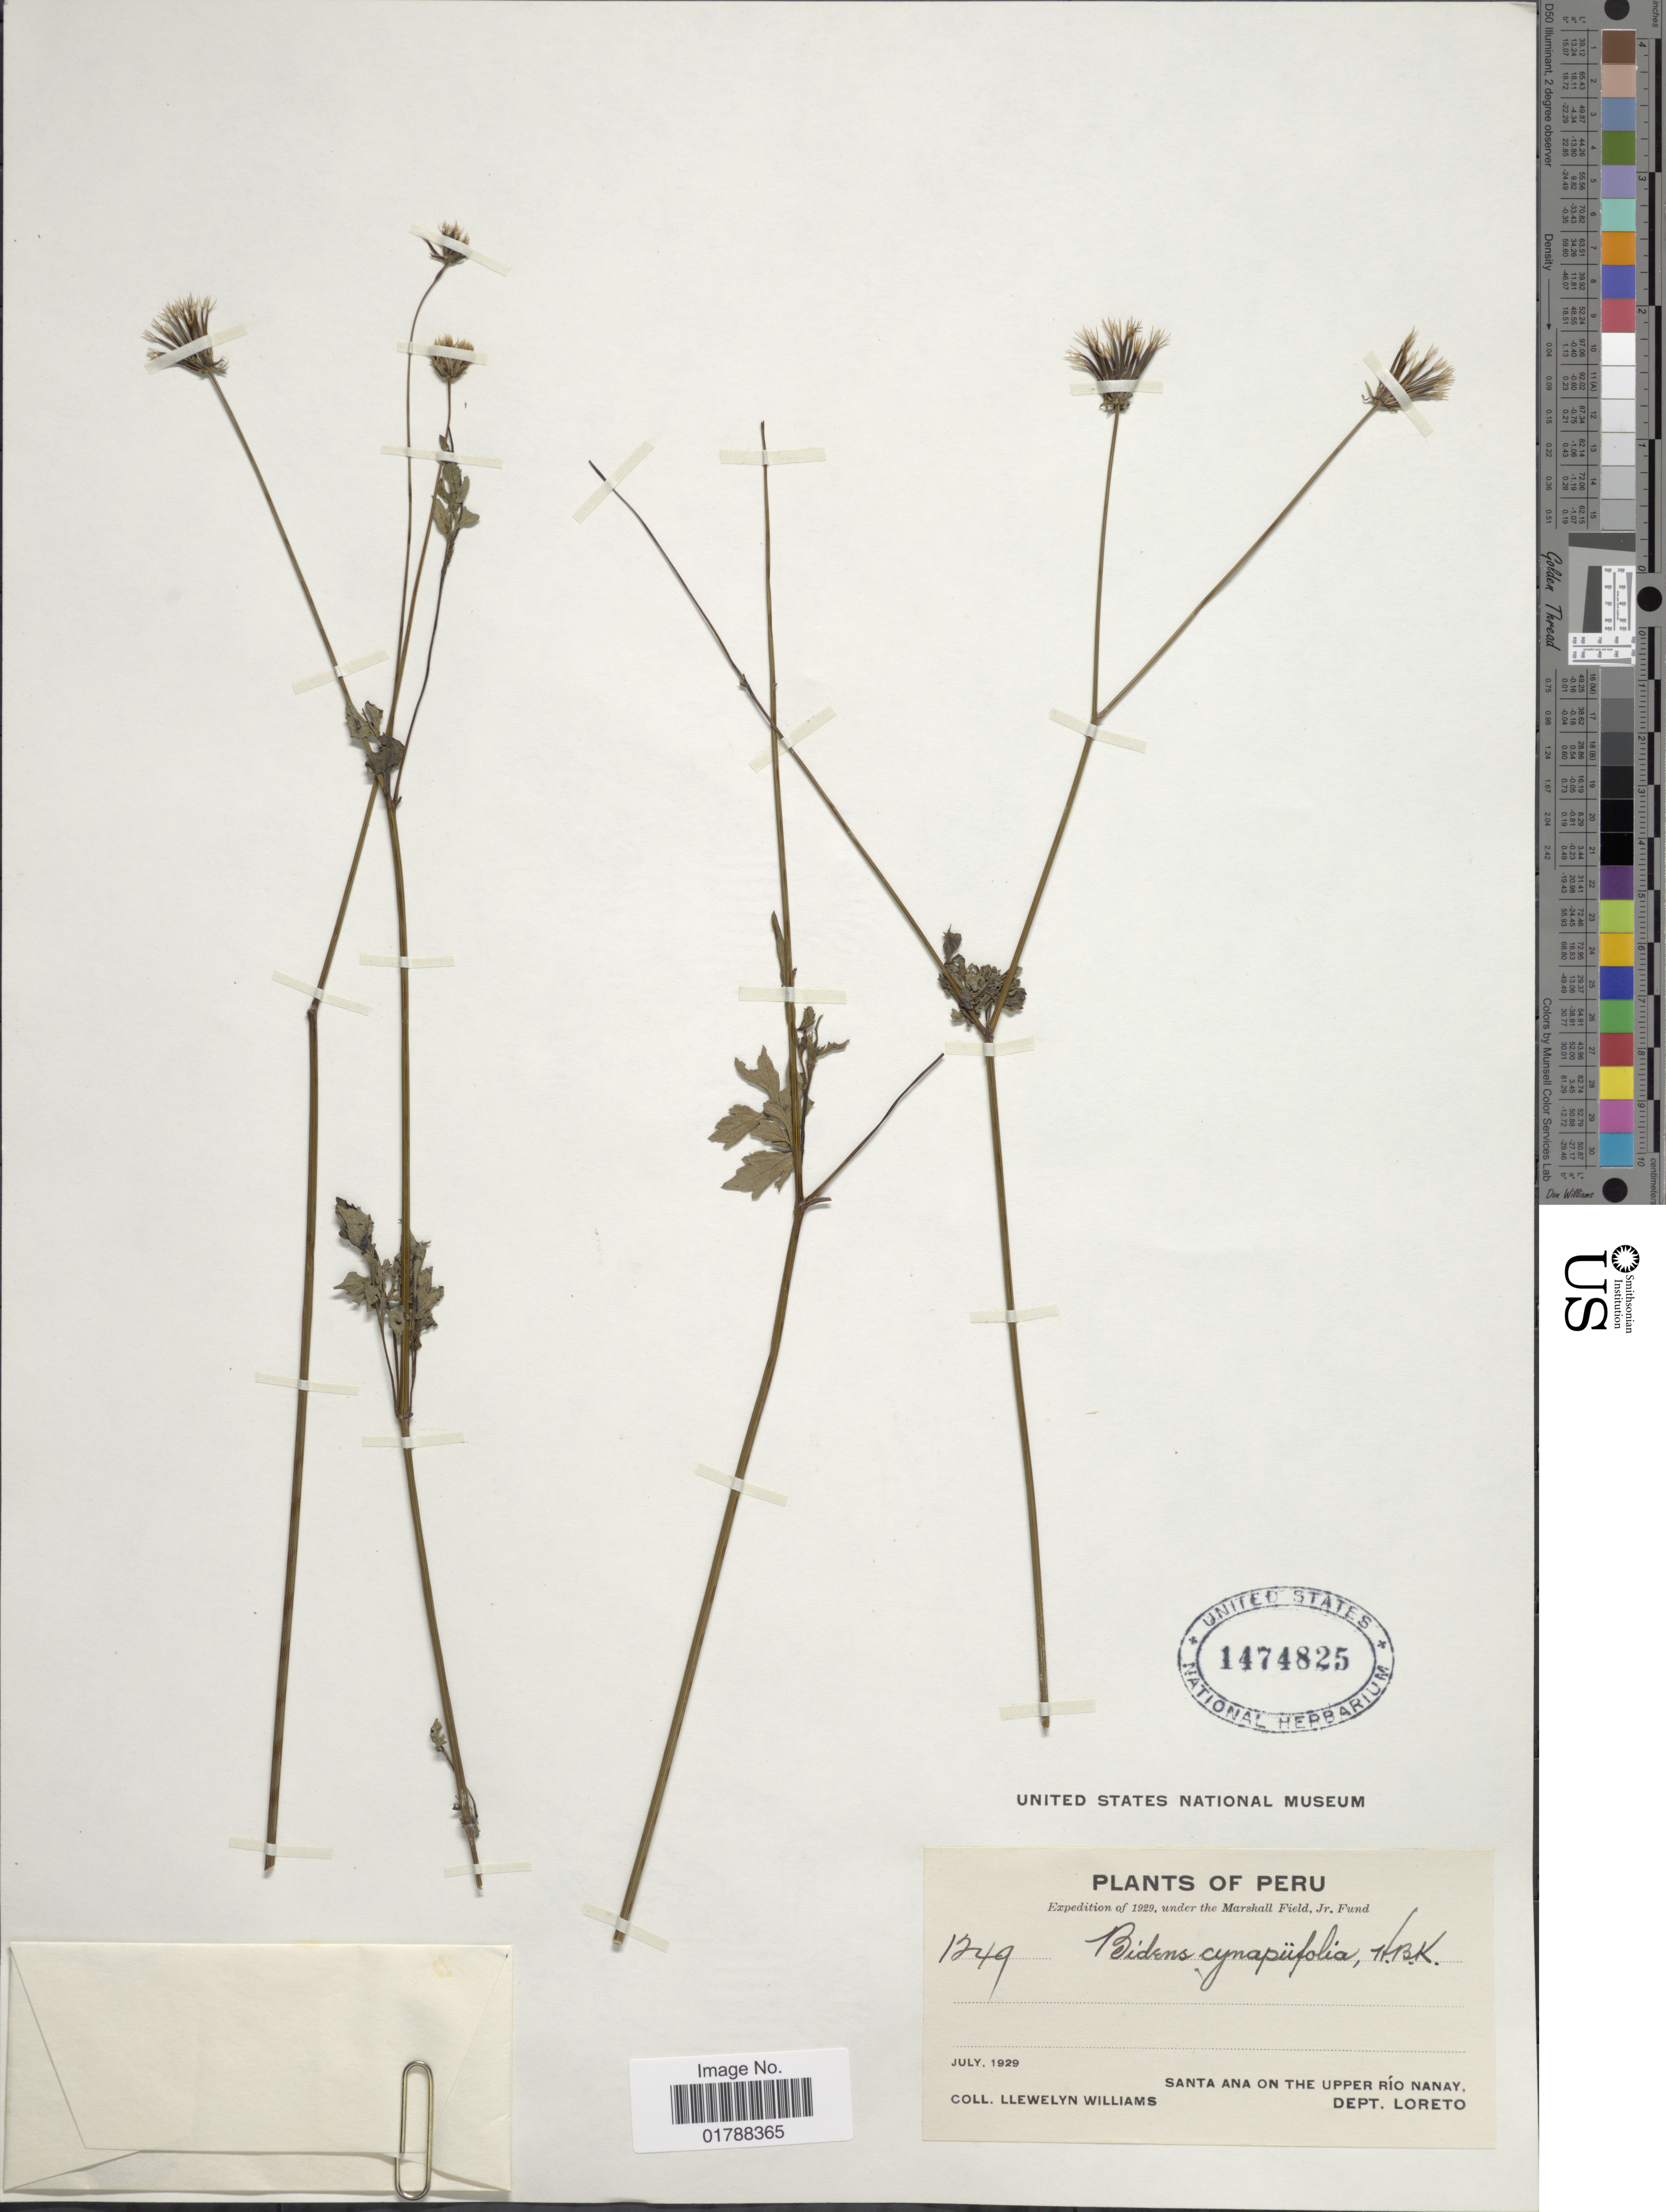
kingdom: Plantae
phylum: Tracheophyta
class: Magnoliopsida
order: Asterales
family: Asteraceae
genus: Bidens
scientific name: Bidens cynapiifolia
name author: Kunth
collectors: Ll. Williams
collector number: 1249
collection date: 1929-07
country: Peru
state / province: Loreto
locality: Santa Ana on the Upper Río Nanay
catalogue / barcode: US 1474825